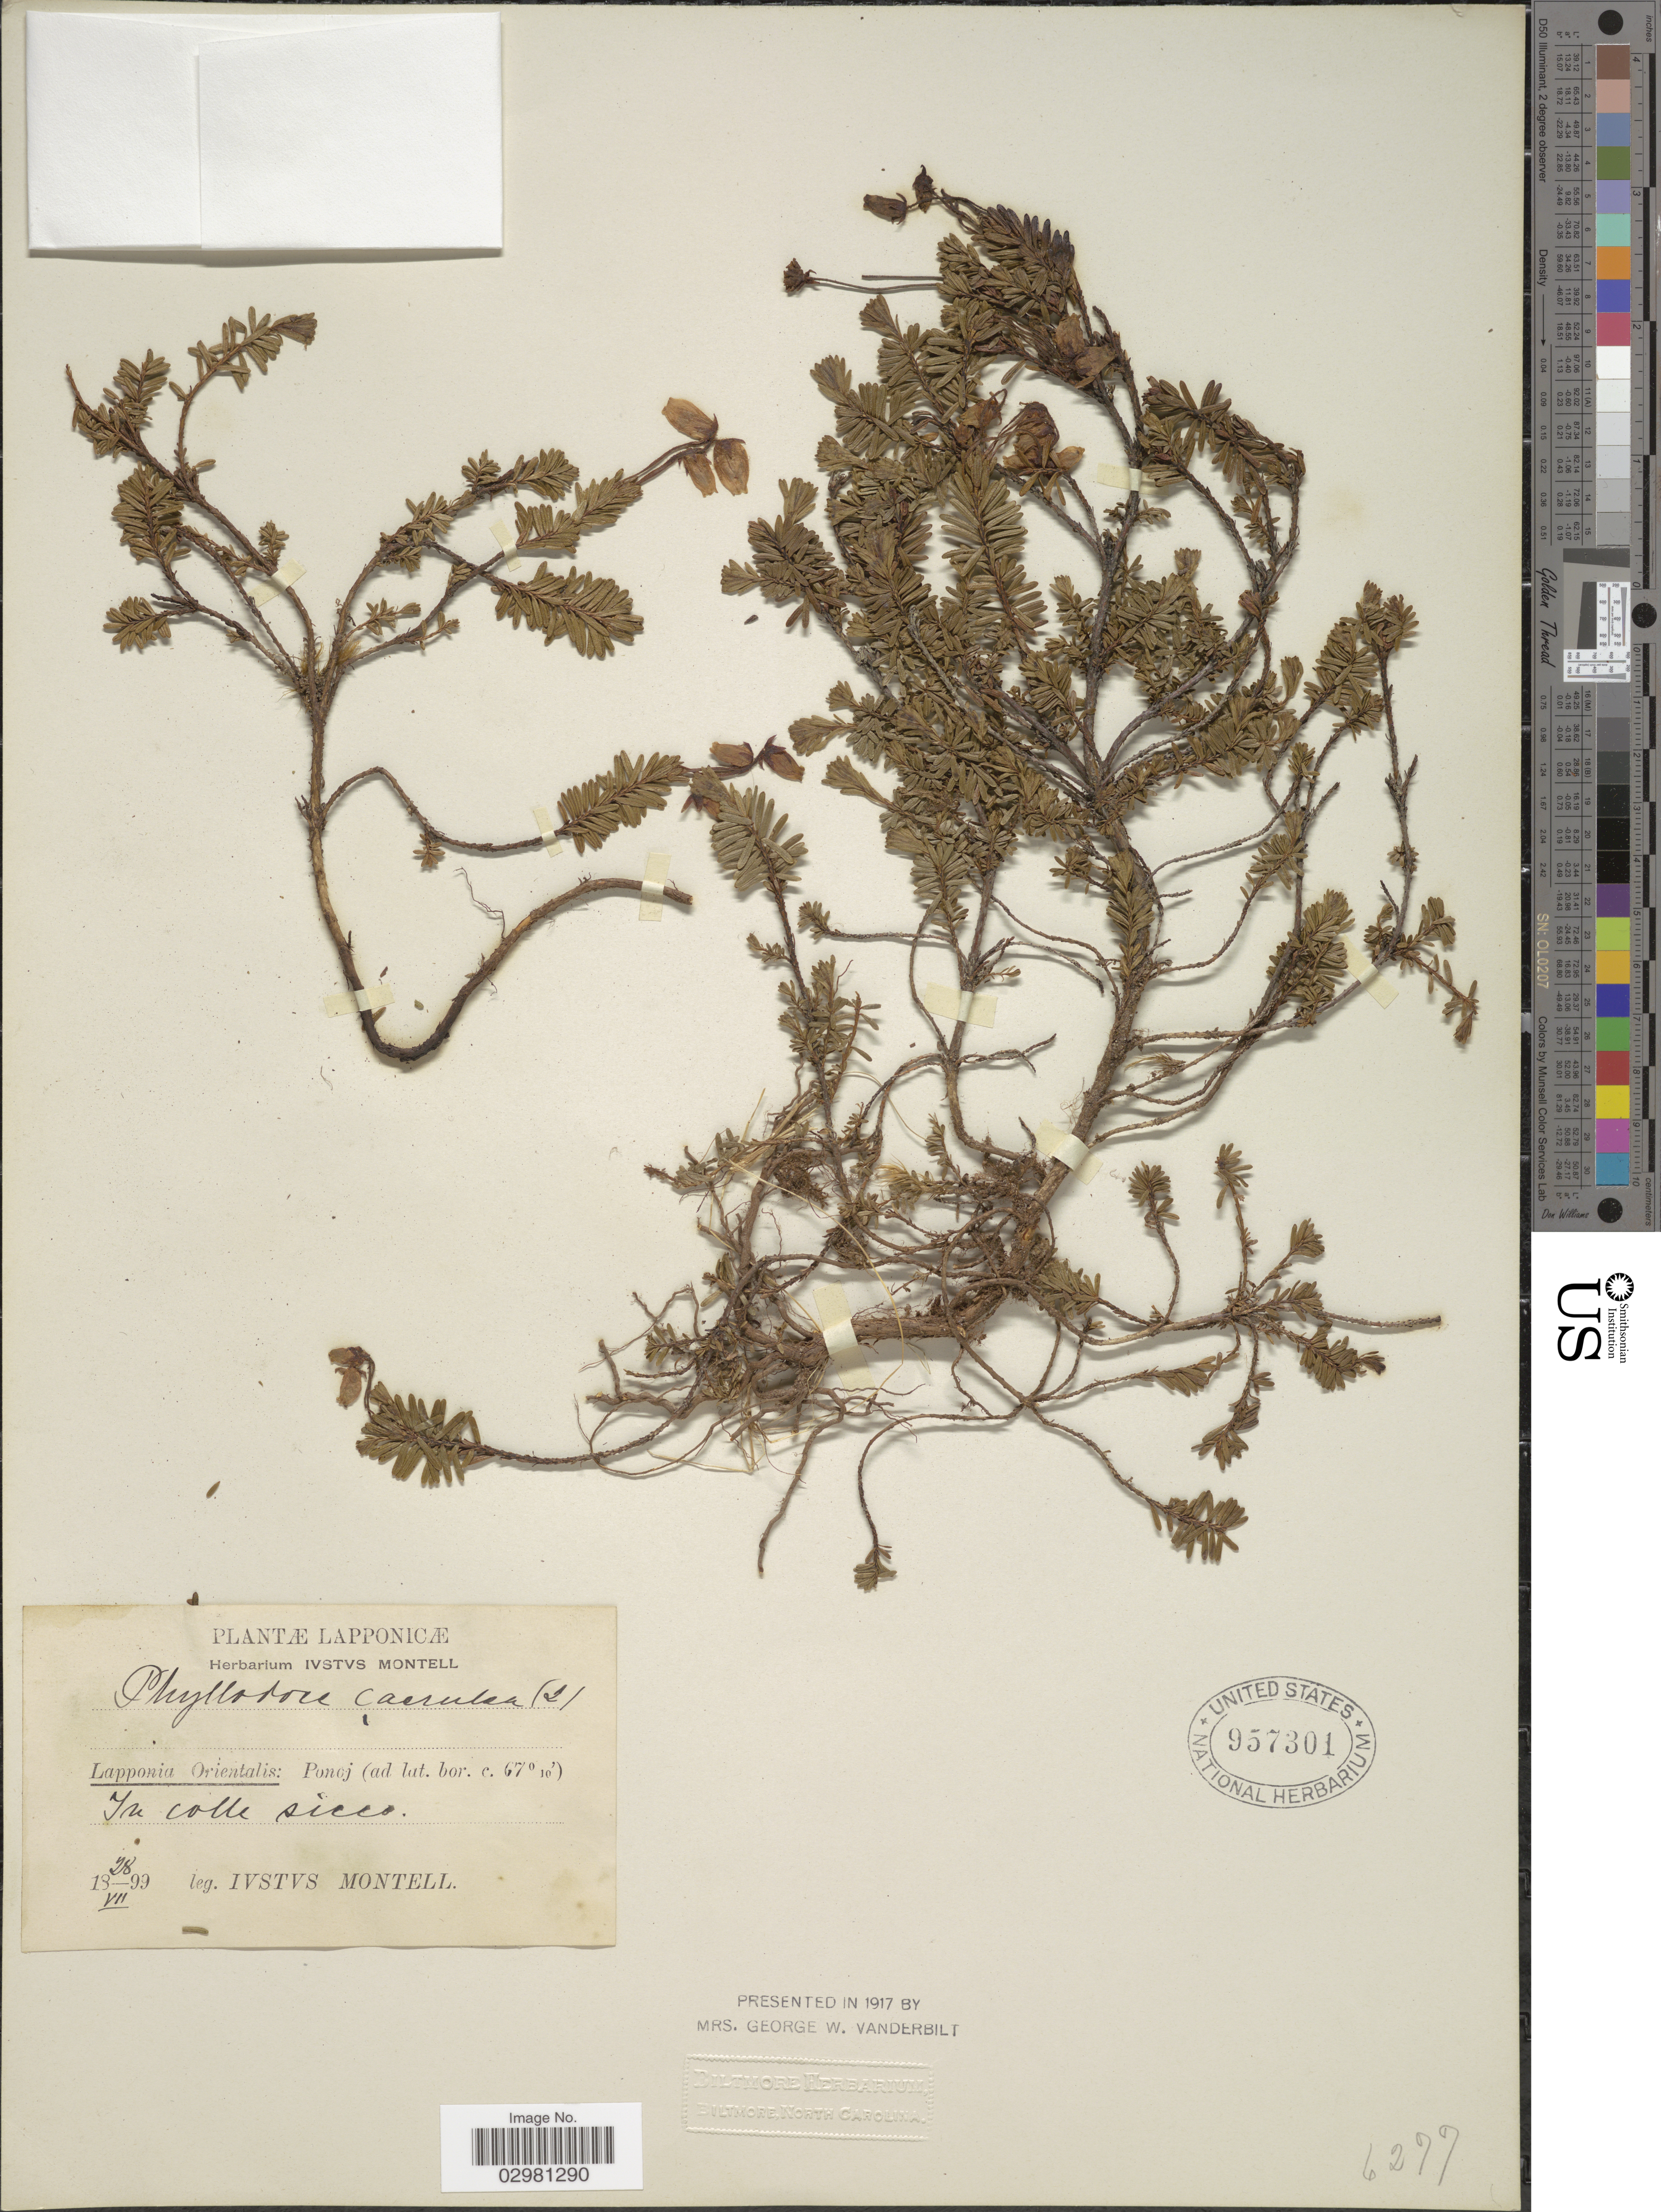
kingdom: Plantae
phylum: Tracheophyta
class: Magnoliopsida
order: Ericales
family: Ericaceae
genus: Phyllodoce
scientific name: Phyllodoce caerulea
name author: (L.) Bab.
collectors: I. Montell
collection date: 1899-07-28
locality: Lapponicæ, Lapponia Orientales: Ponoj.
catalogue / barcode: US 957301